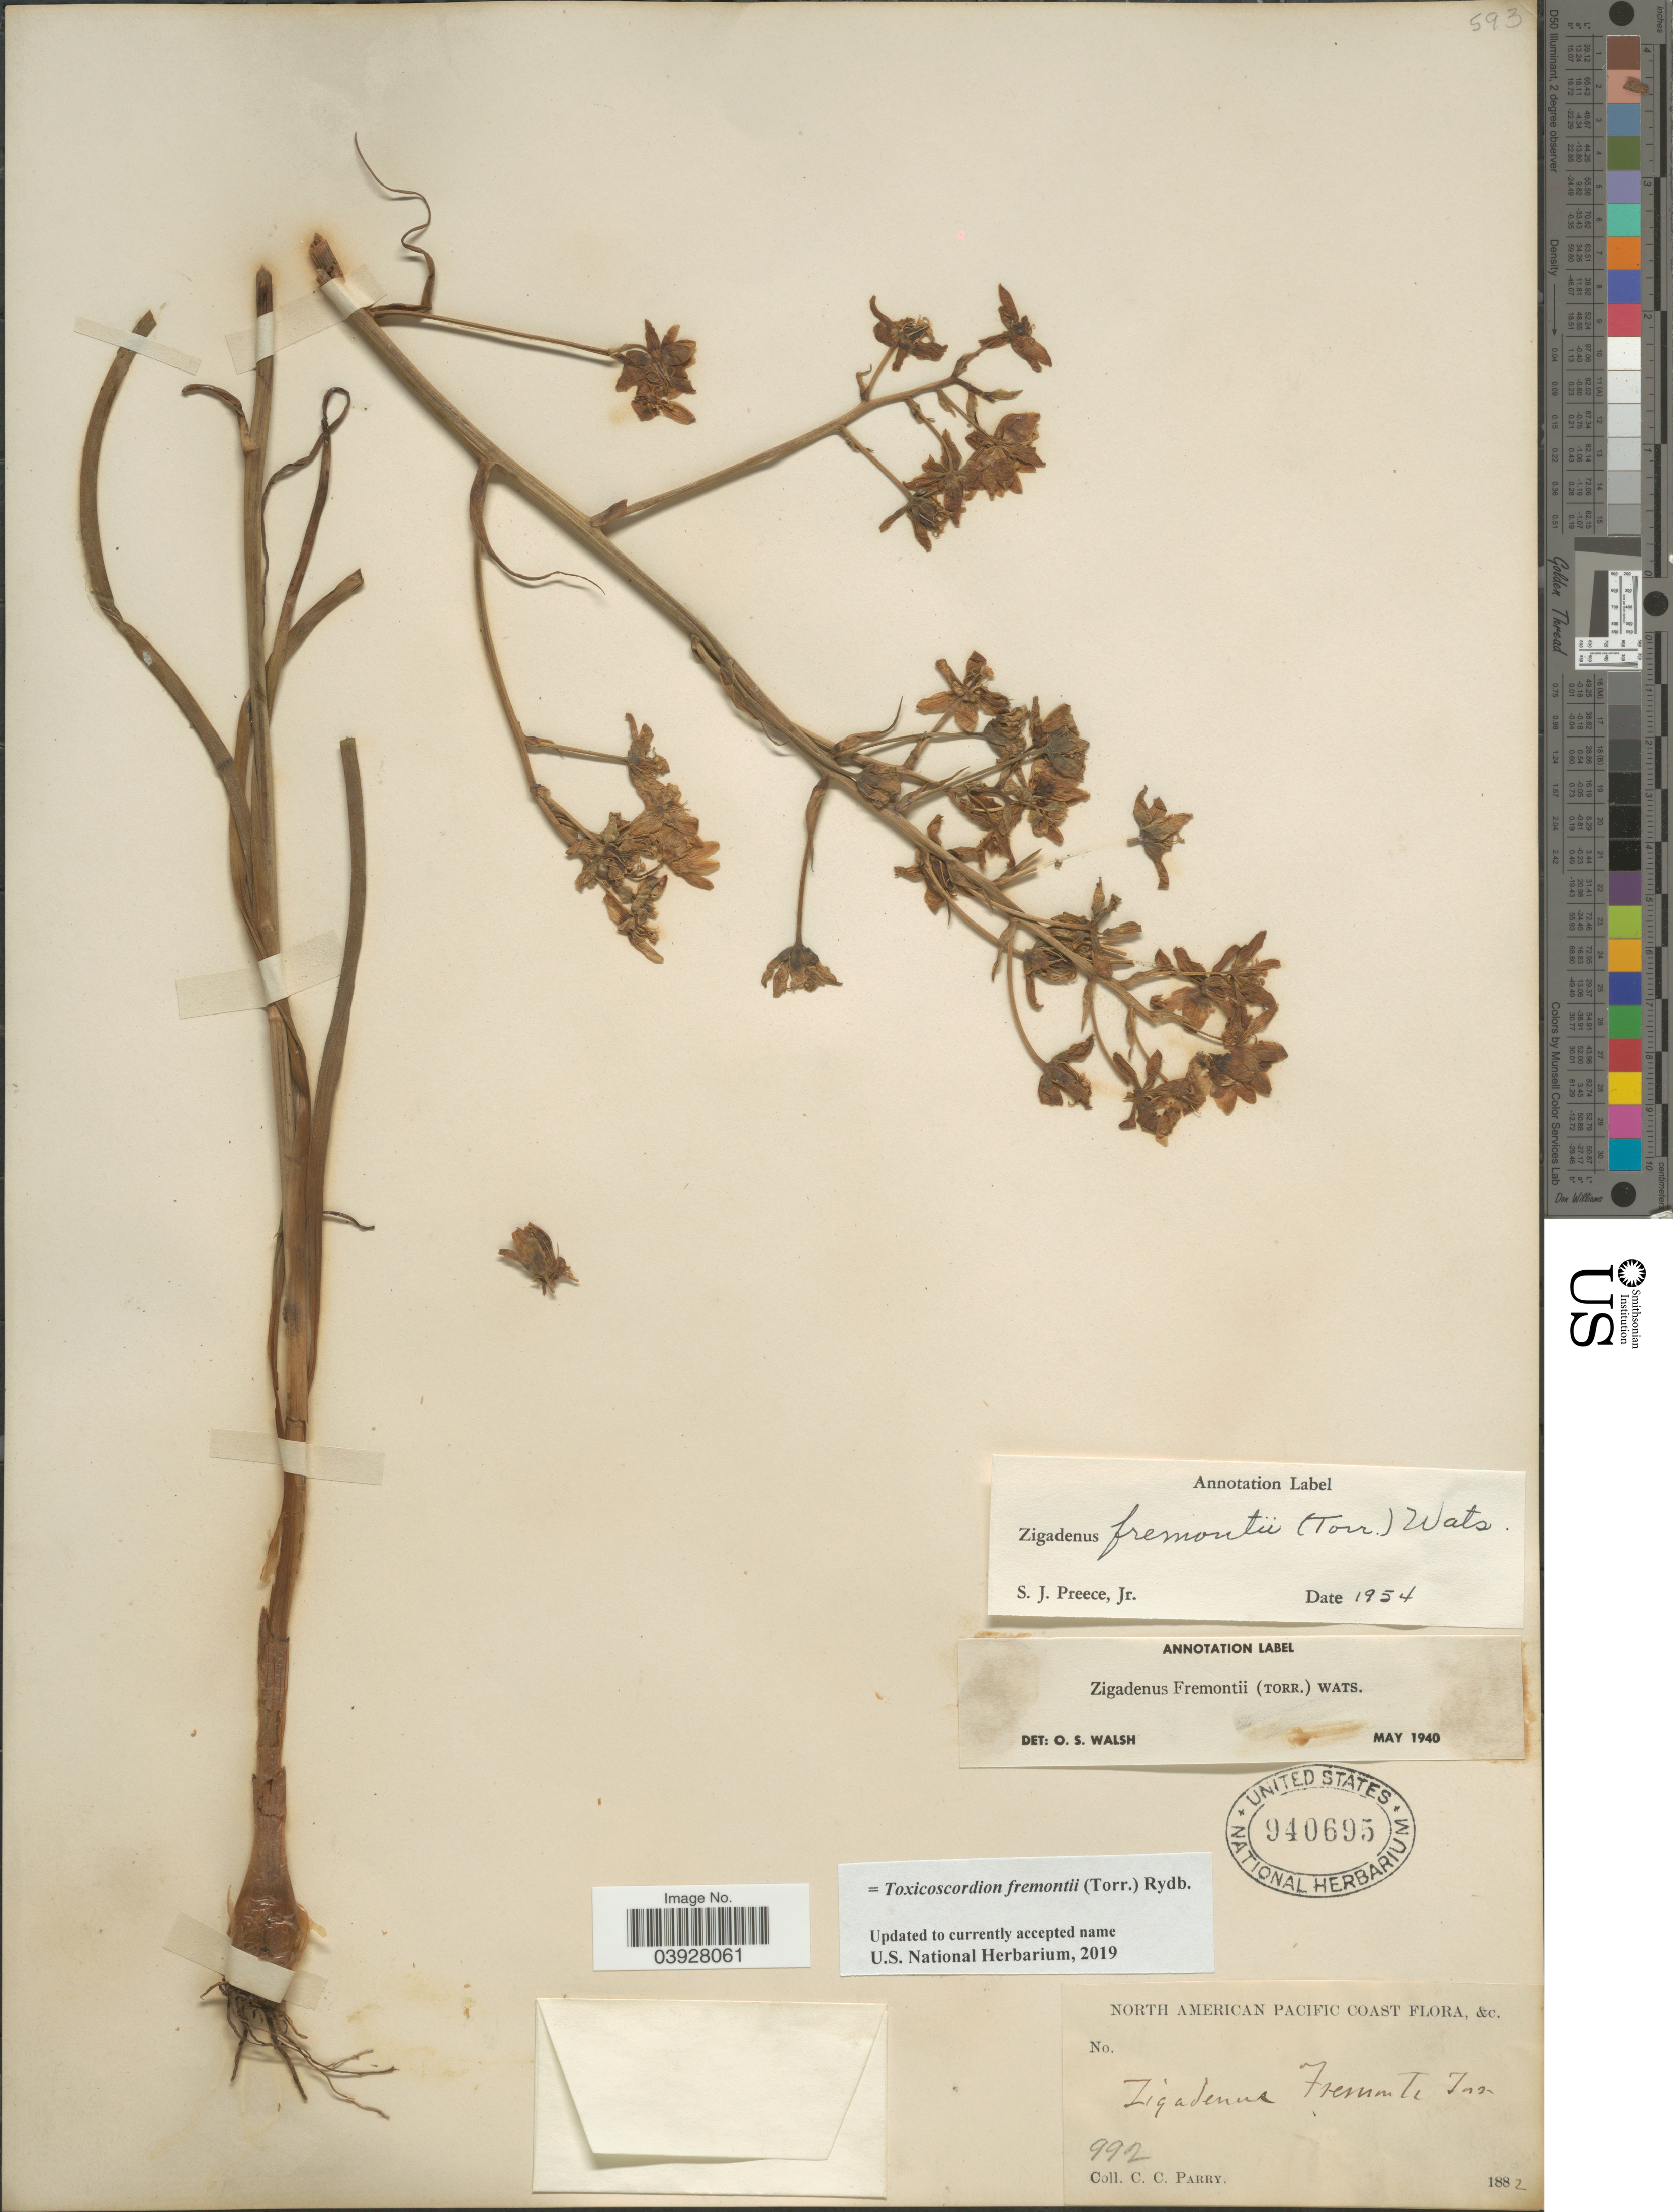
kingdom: Plantae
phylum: Tracheophyta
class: Liliopsida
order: Liliales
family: Melanthiaceae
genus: Toxicoscordion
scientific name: Toxicoscordion fremontii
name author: (Torr.) Rydb.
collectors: C. C. Parry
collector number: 992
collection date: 1882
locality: North American Pacific Coast.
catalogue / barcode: US 940695